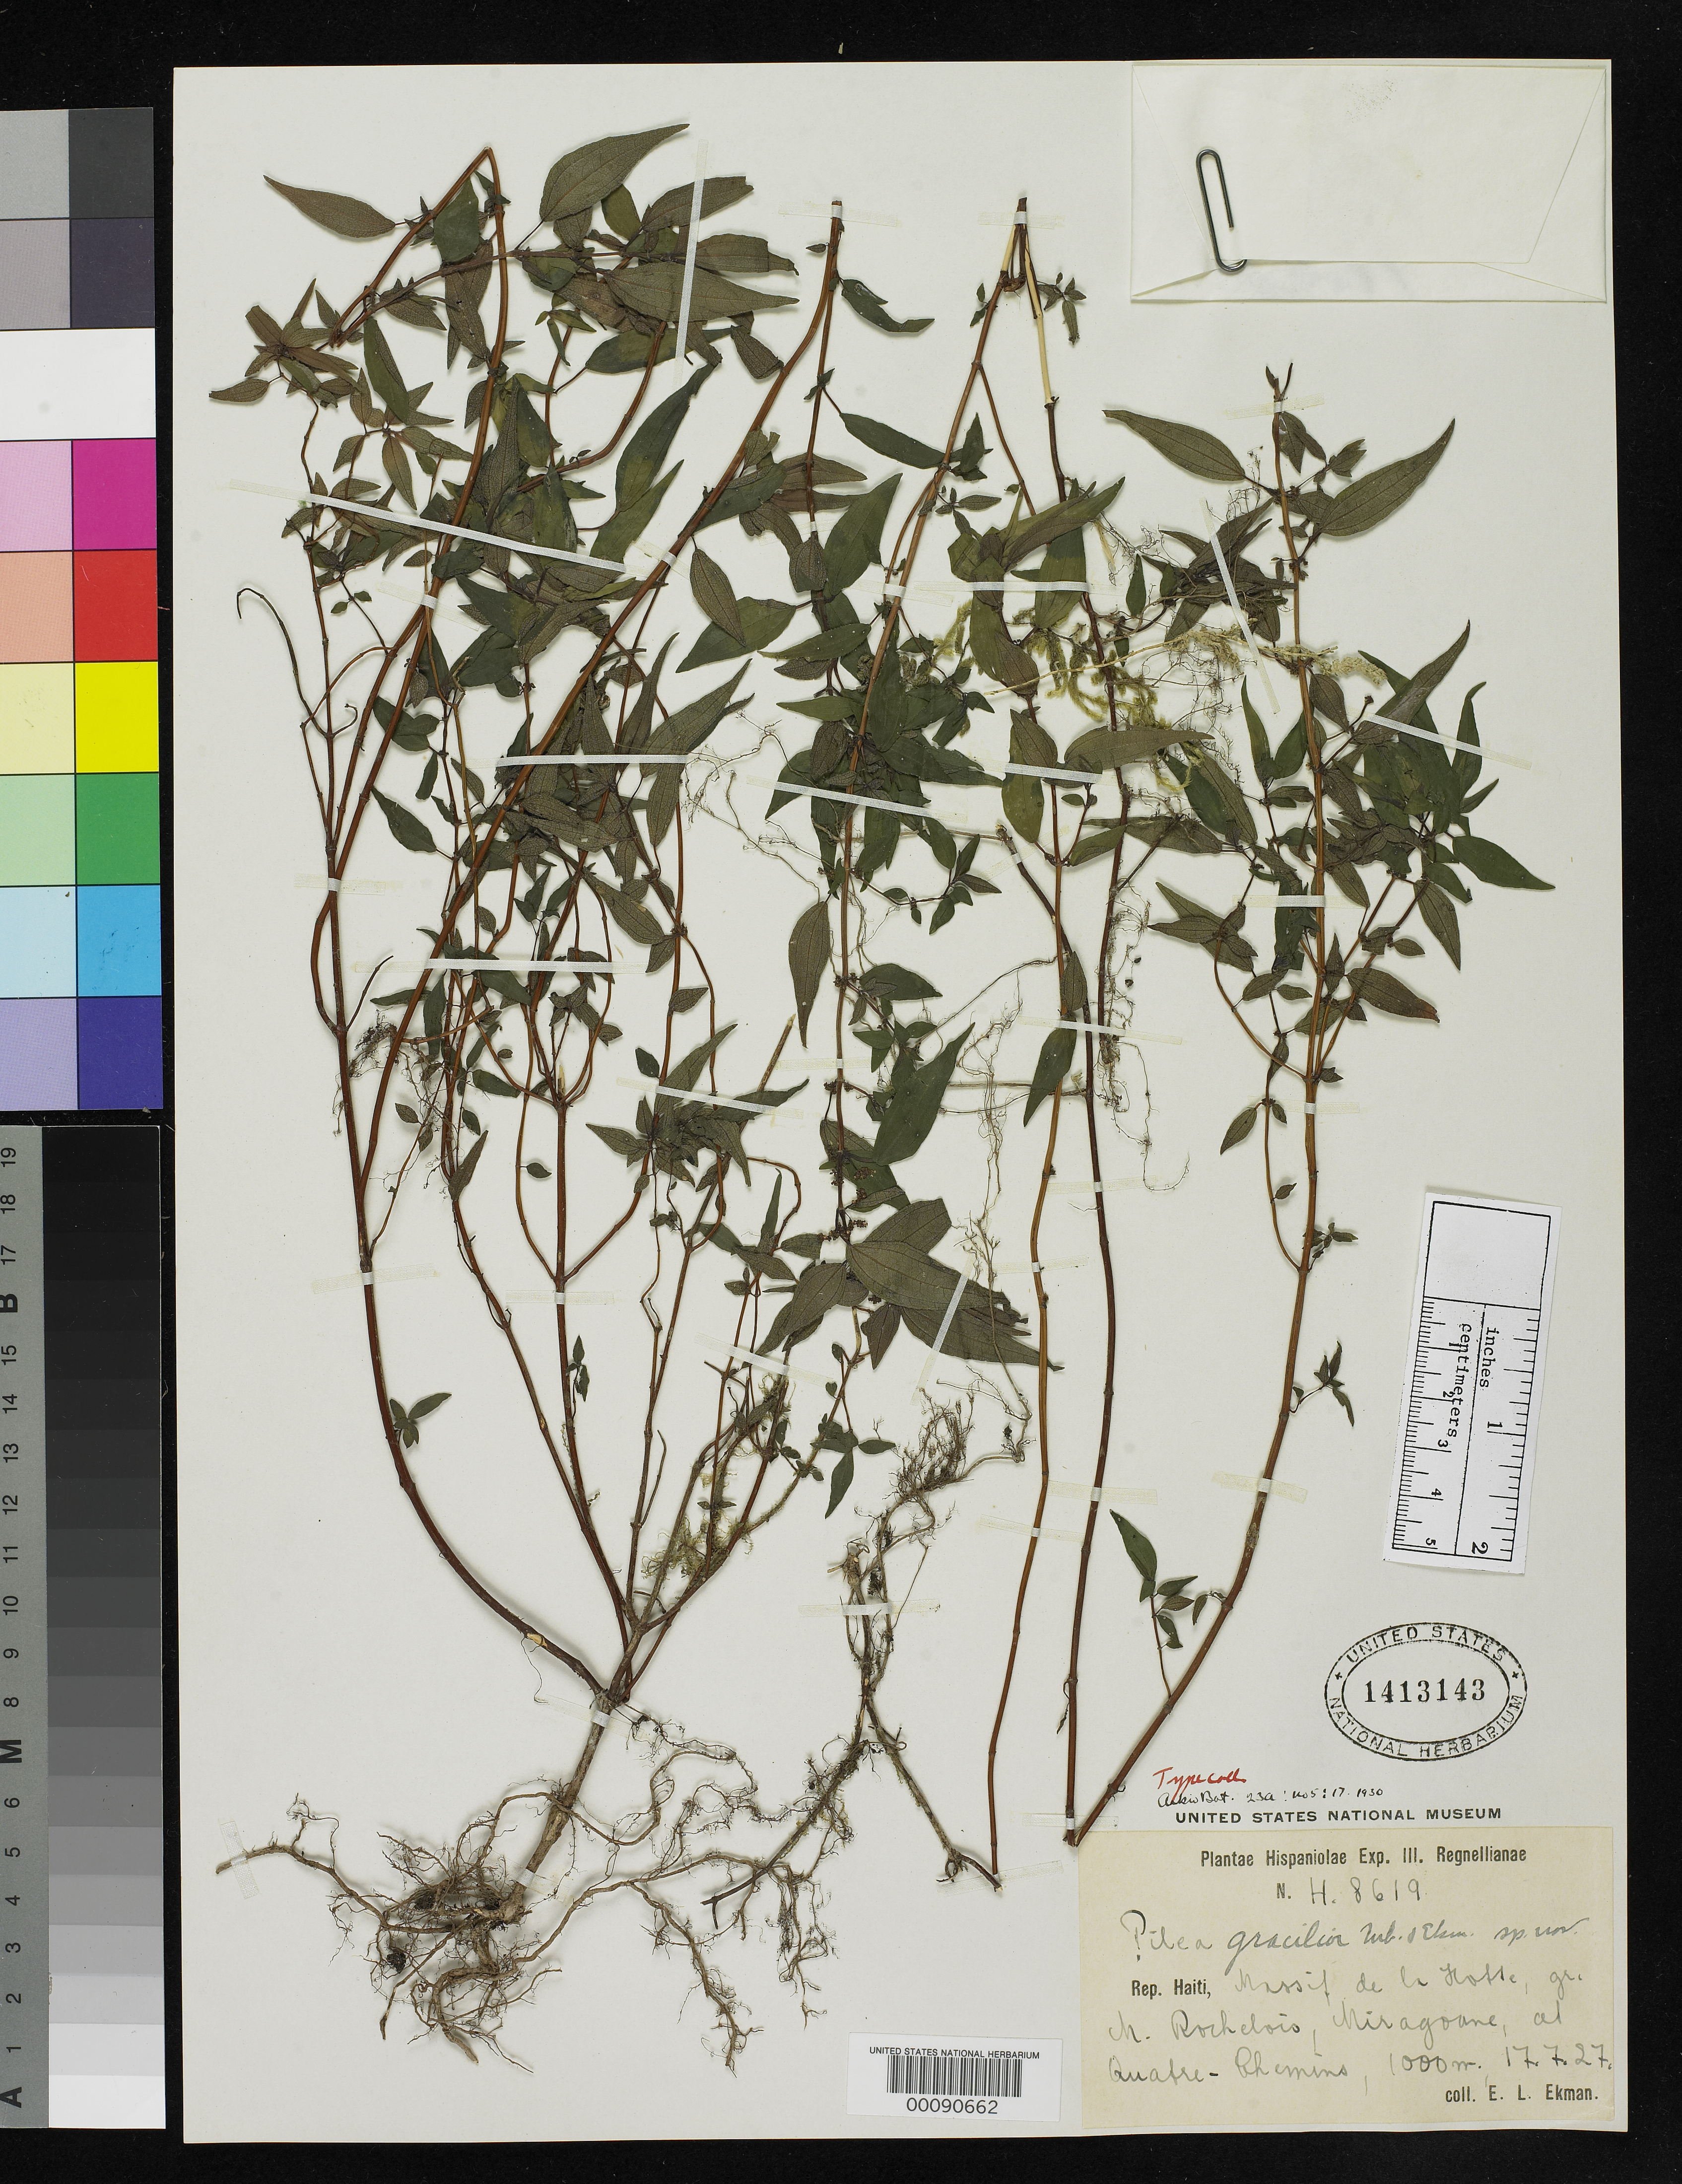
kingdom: Plantae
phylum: Tracheophyta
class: Magnoliopsida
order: Rosales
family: Urticaceae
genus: Pilea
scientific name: Pilea gracilior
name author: Urb. & Ekman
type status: Isotype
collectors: E. L. Ekman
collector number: H 8619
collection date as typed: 17 Jul 1927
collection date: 1927-07-17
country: Haiti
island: Hispaniola Island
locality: Massif de la Hotte, Miragoane, Gros-morne, Rochelois, Quarre-chemins.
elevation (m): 1000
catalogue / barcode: US 1413143